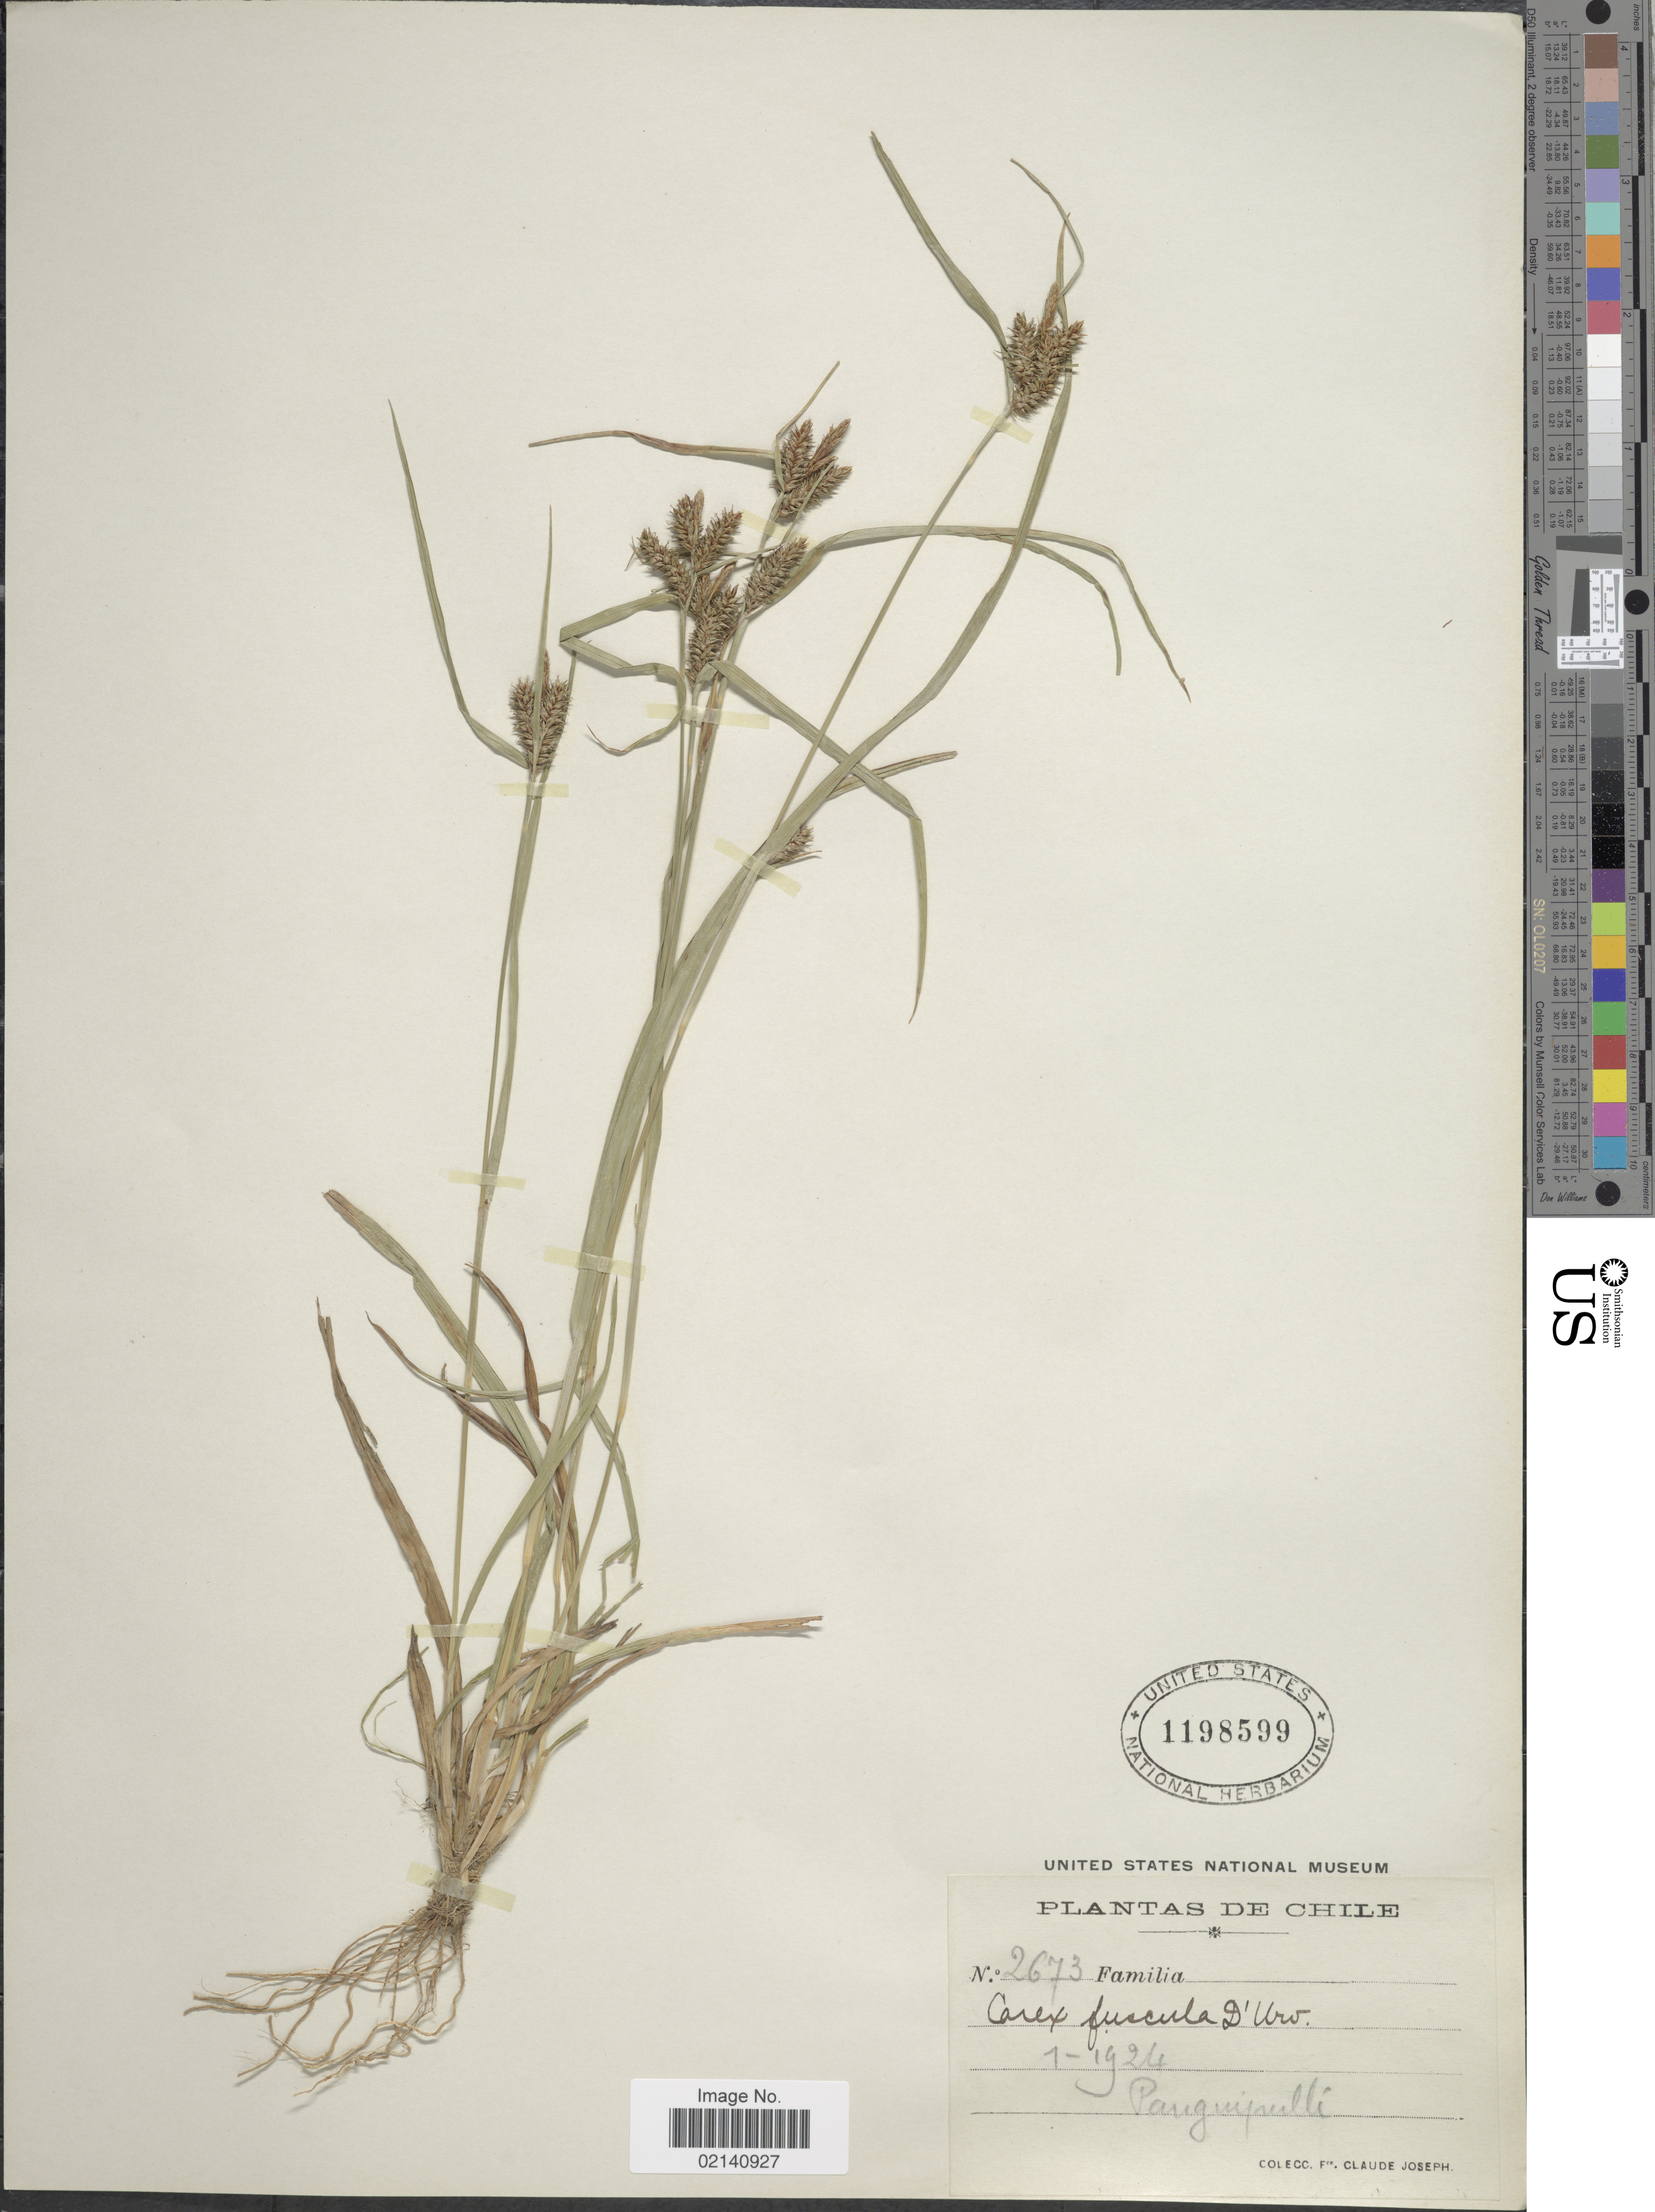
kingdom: Plantae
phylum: Tracheophyta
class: Liliopsida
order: Poales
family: Cyperaceae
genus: Carex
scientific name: Carex fuscula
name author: d'Urv.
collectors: Bro. Claude-Joseph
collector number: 2673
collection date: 1924-01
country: Chile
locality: Panguipulli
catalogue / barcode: US 1198599